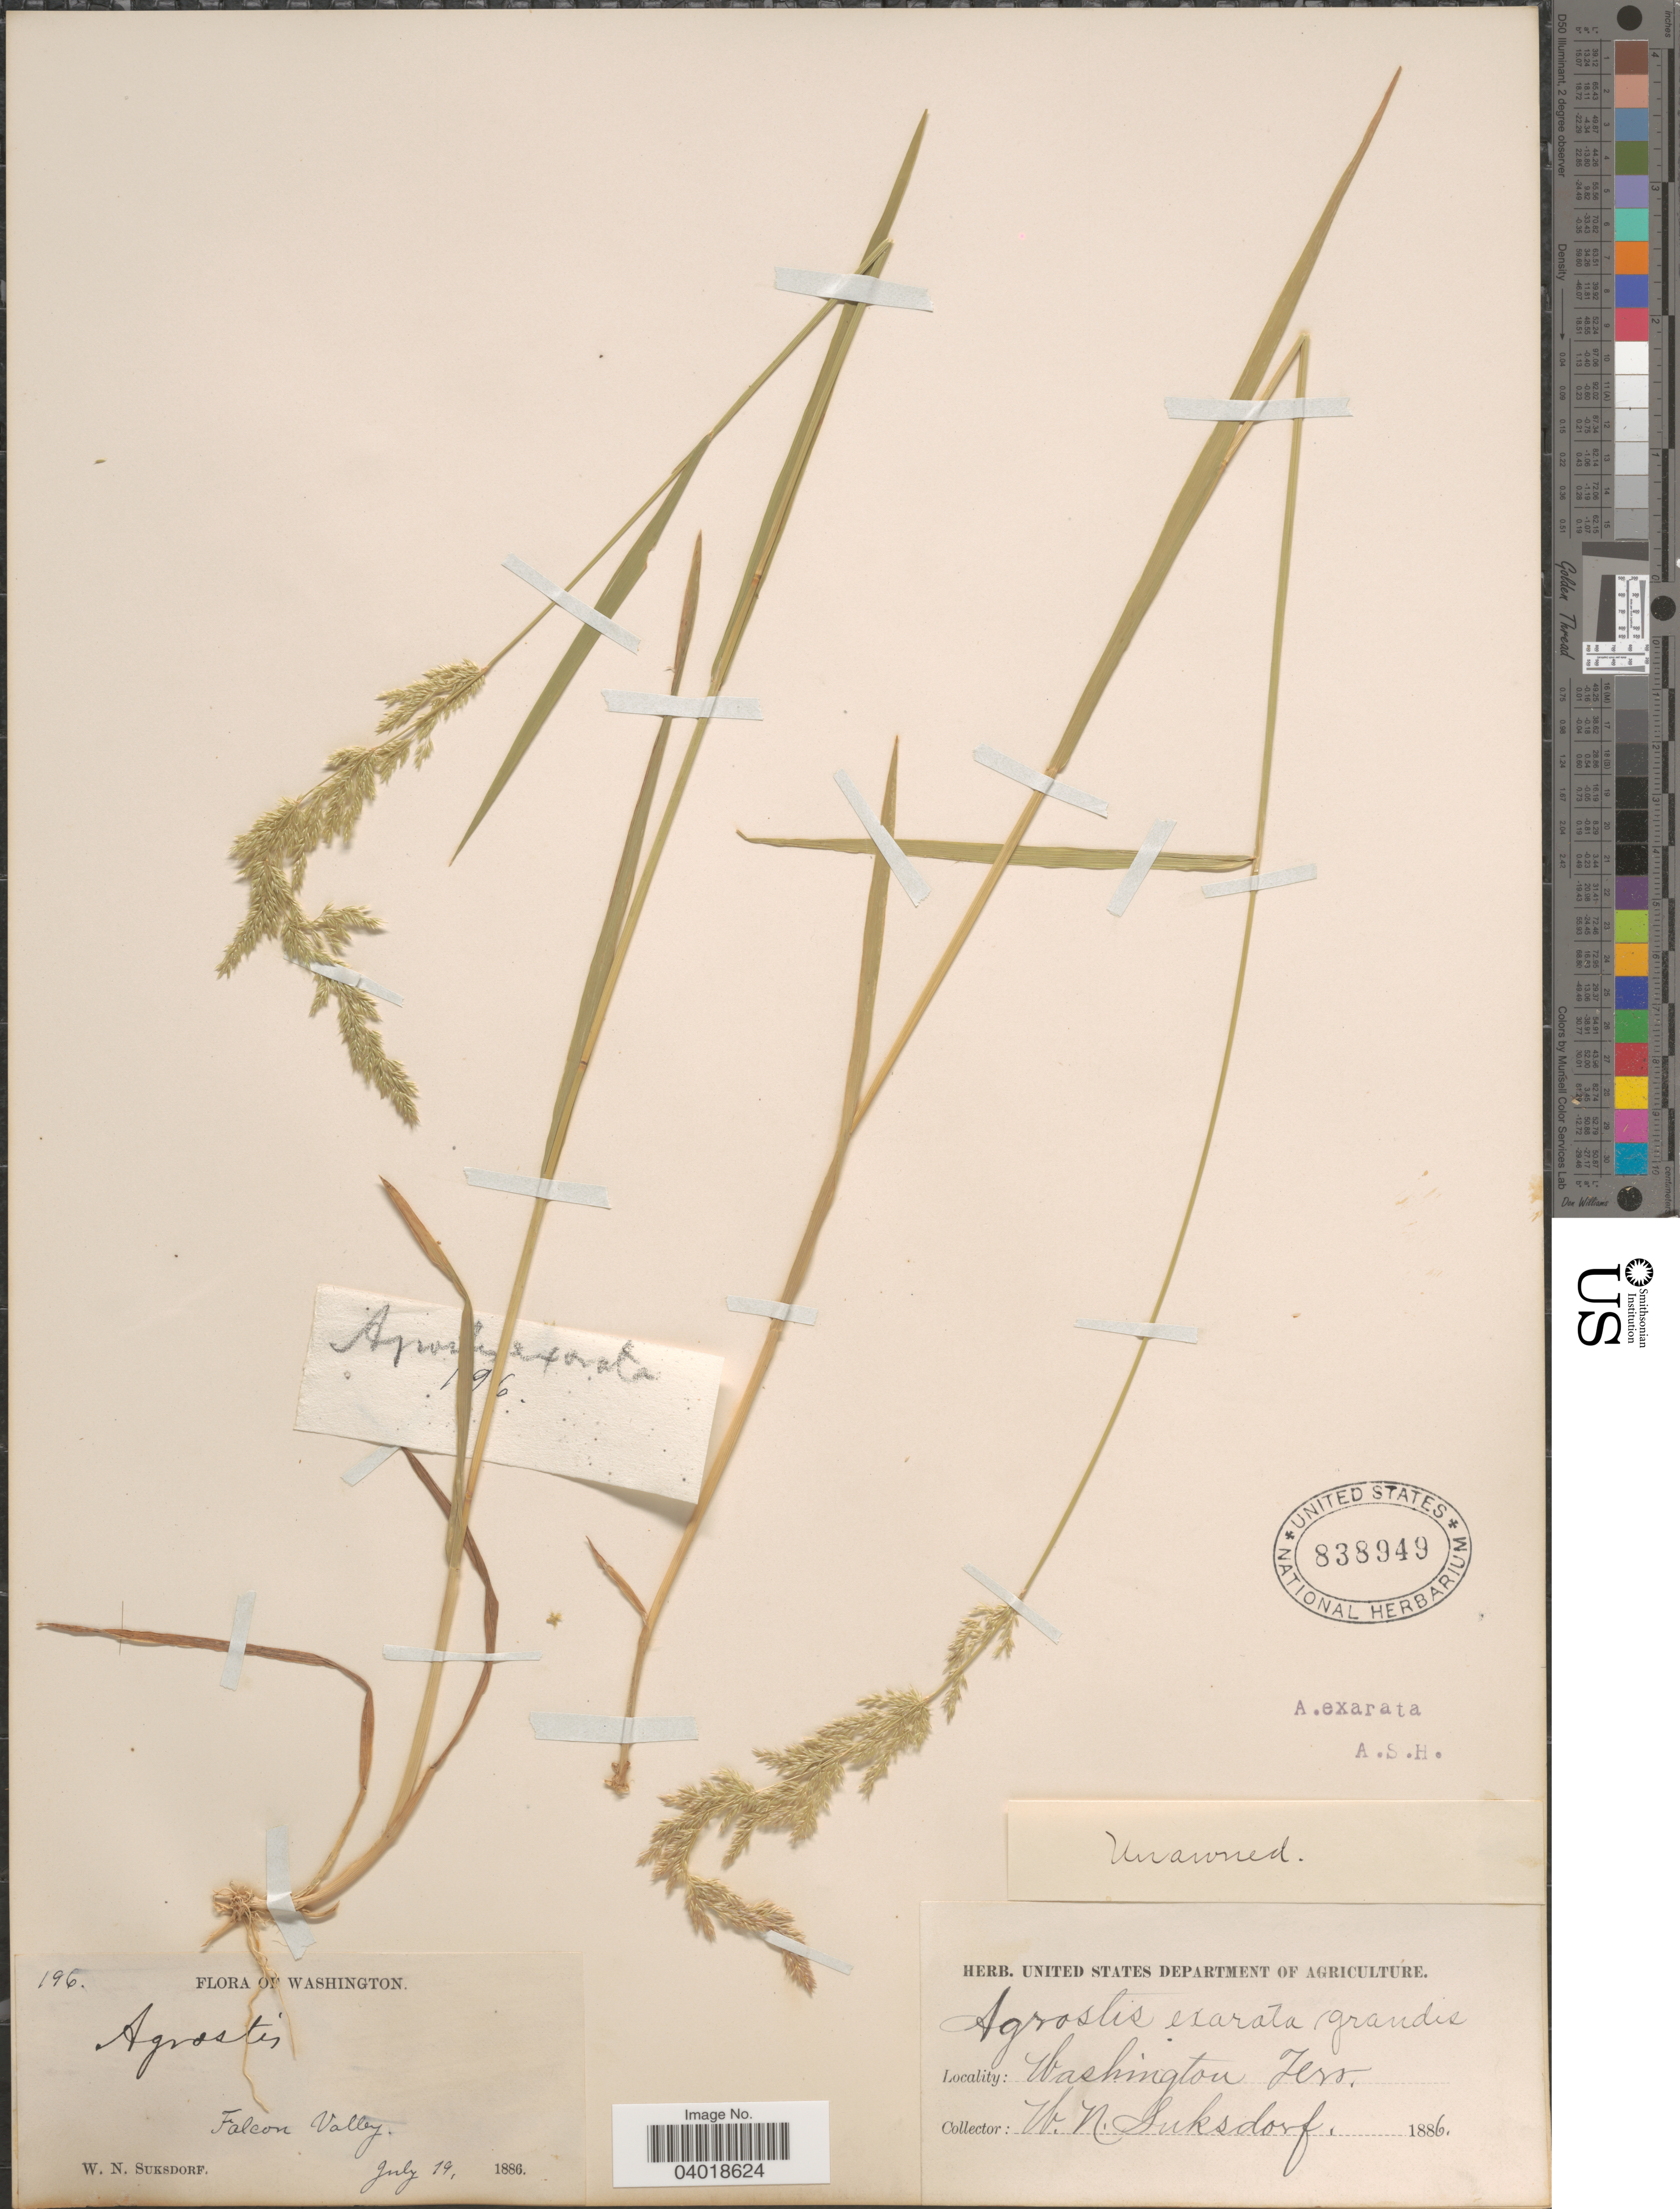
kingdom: Plantae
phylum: Tracheophyta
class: Liliopsida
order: Poales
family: Poaceae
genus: Agrostis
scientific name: Agrostis exarata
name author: Trin.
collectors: W. N. Suksdorf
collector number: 196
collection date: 1886-07-19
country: United States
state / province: Washington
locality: Washington Terr. Falcon Valley.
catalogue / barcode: US 838949